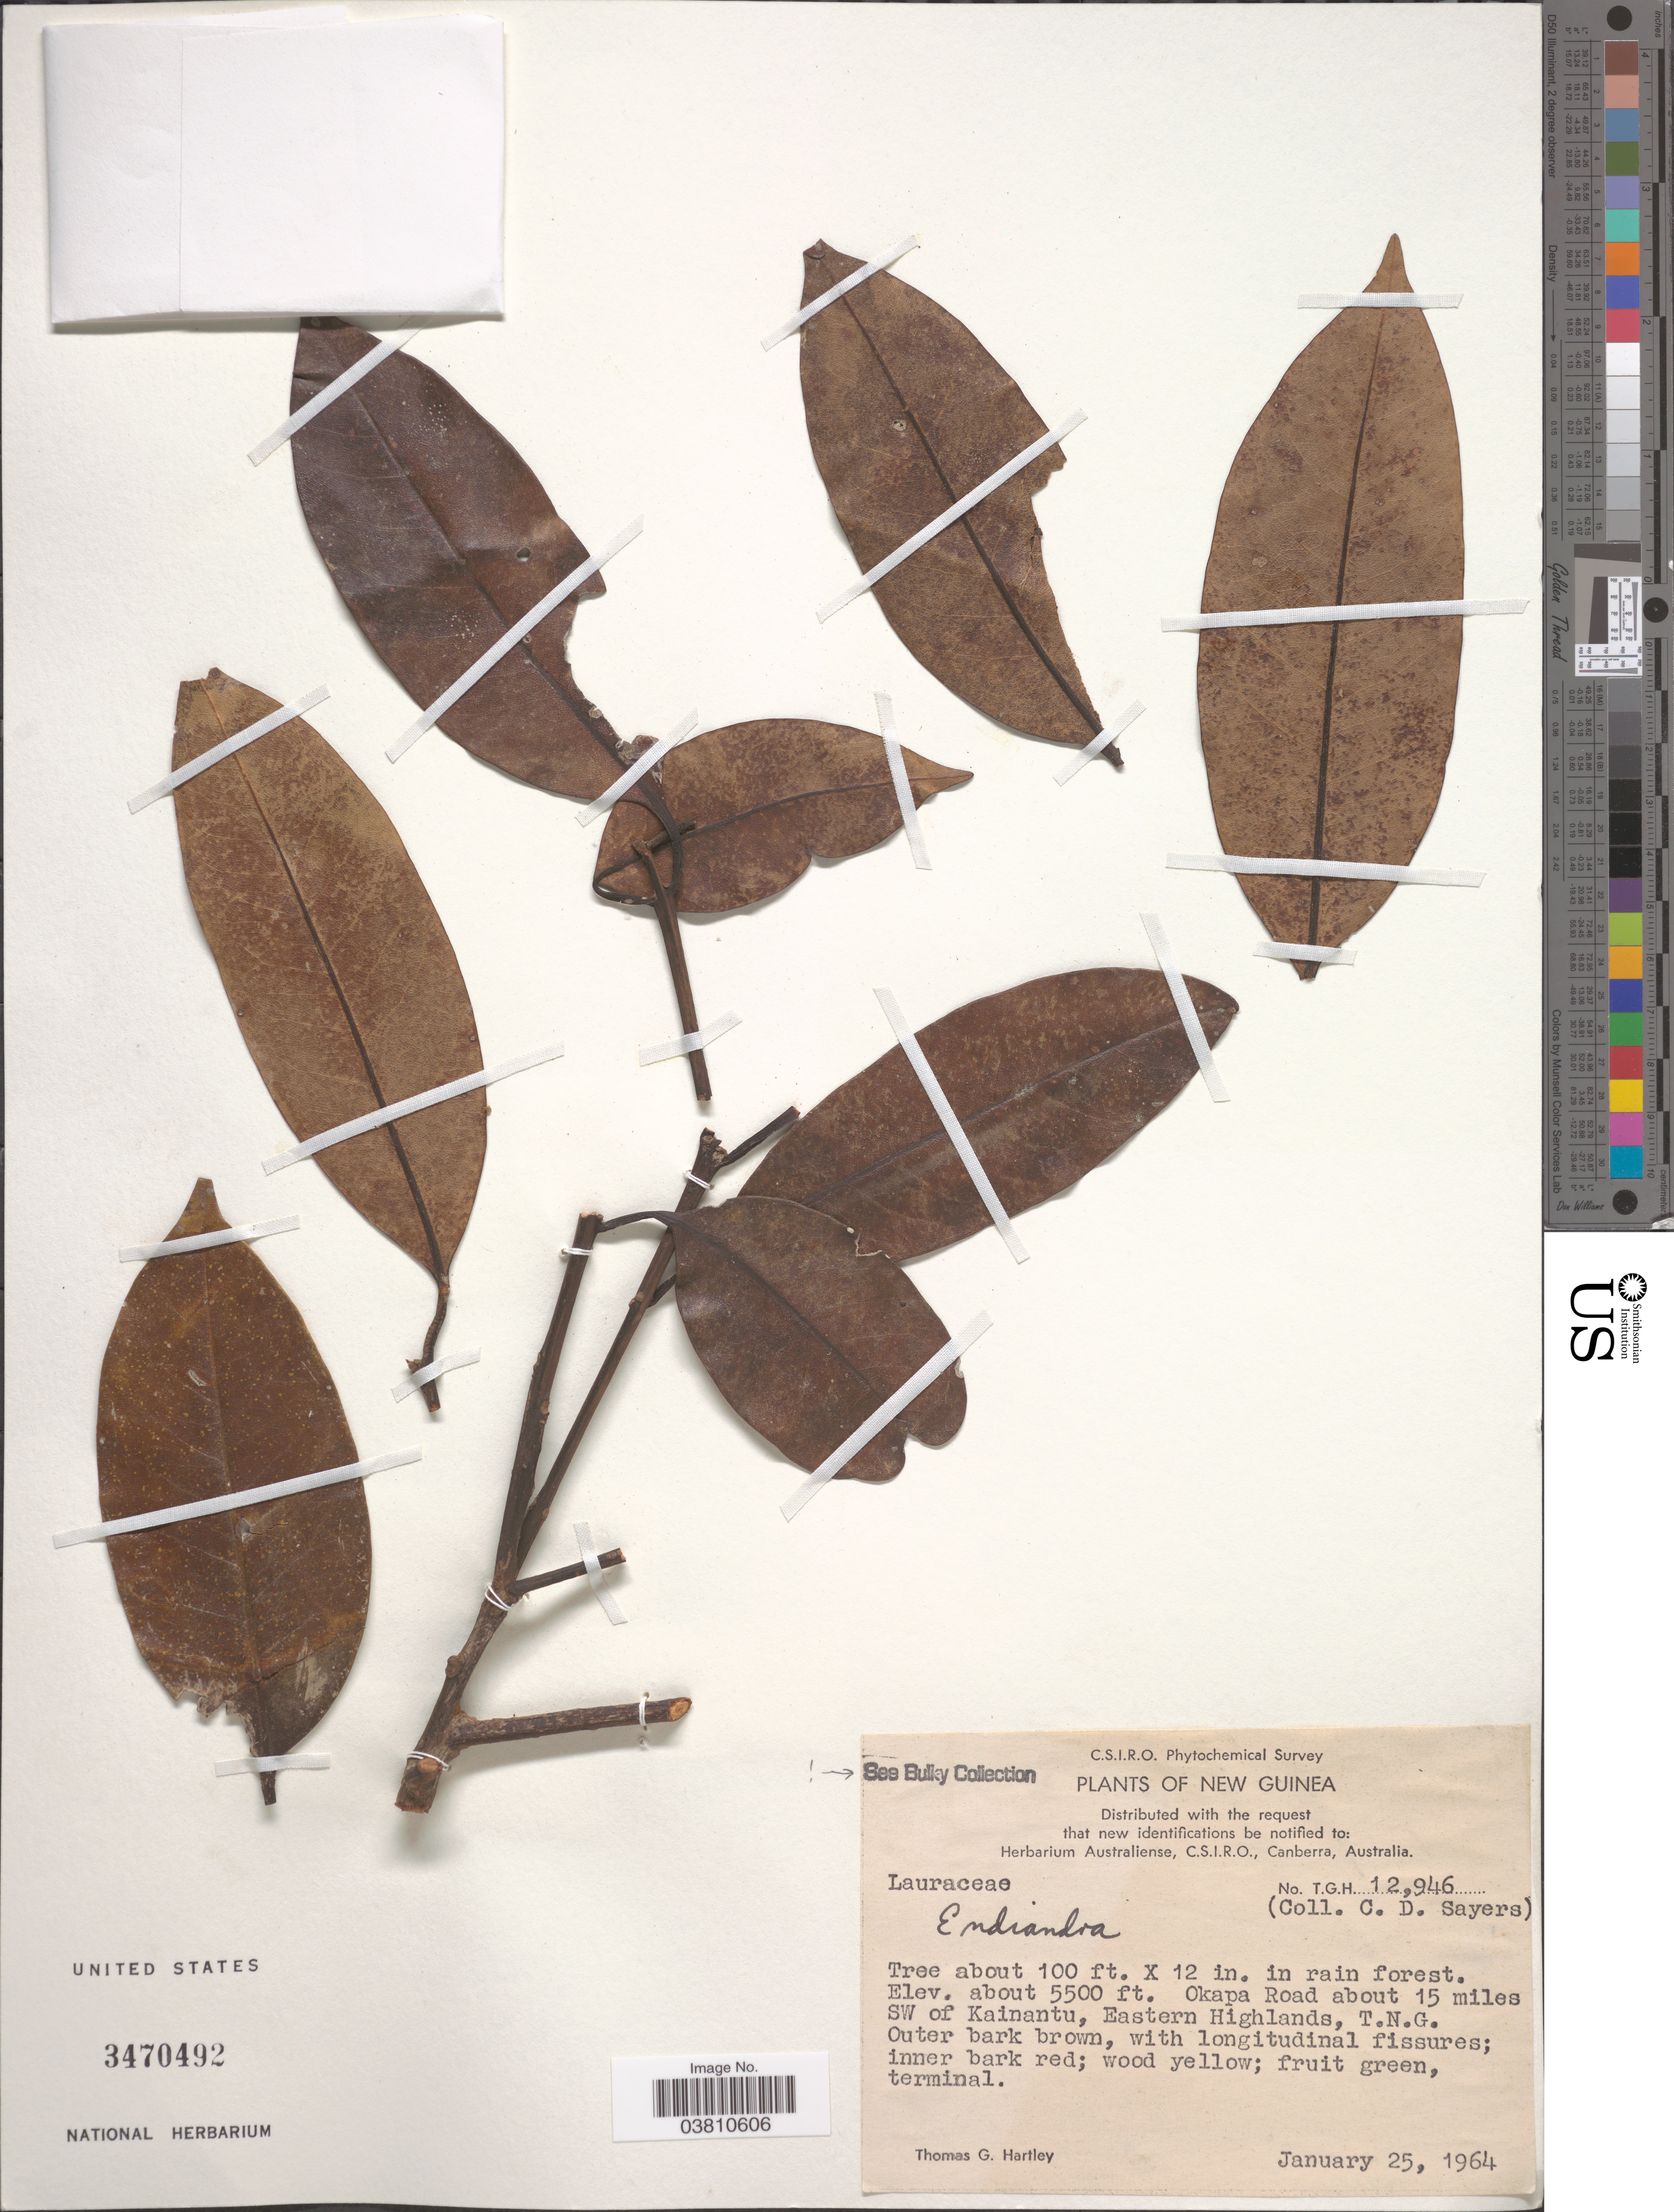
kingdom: Plantae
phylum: Tracheophyta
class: Magnoliopsida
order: Laurales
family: Lauraceae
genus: Endiandra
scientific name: Endiandra sp.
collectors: C. Sayers & T. Hartley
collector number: TGH 12946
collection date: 1964-01-25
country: Papua New Guinea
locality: New Guinea. Okapa Road about 15 miles SW of Kainantu, Eastern Highlands, T.N.G.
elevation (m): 1676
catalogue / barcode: US 3470492